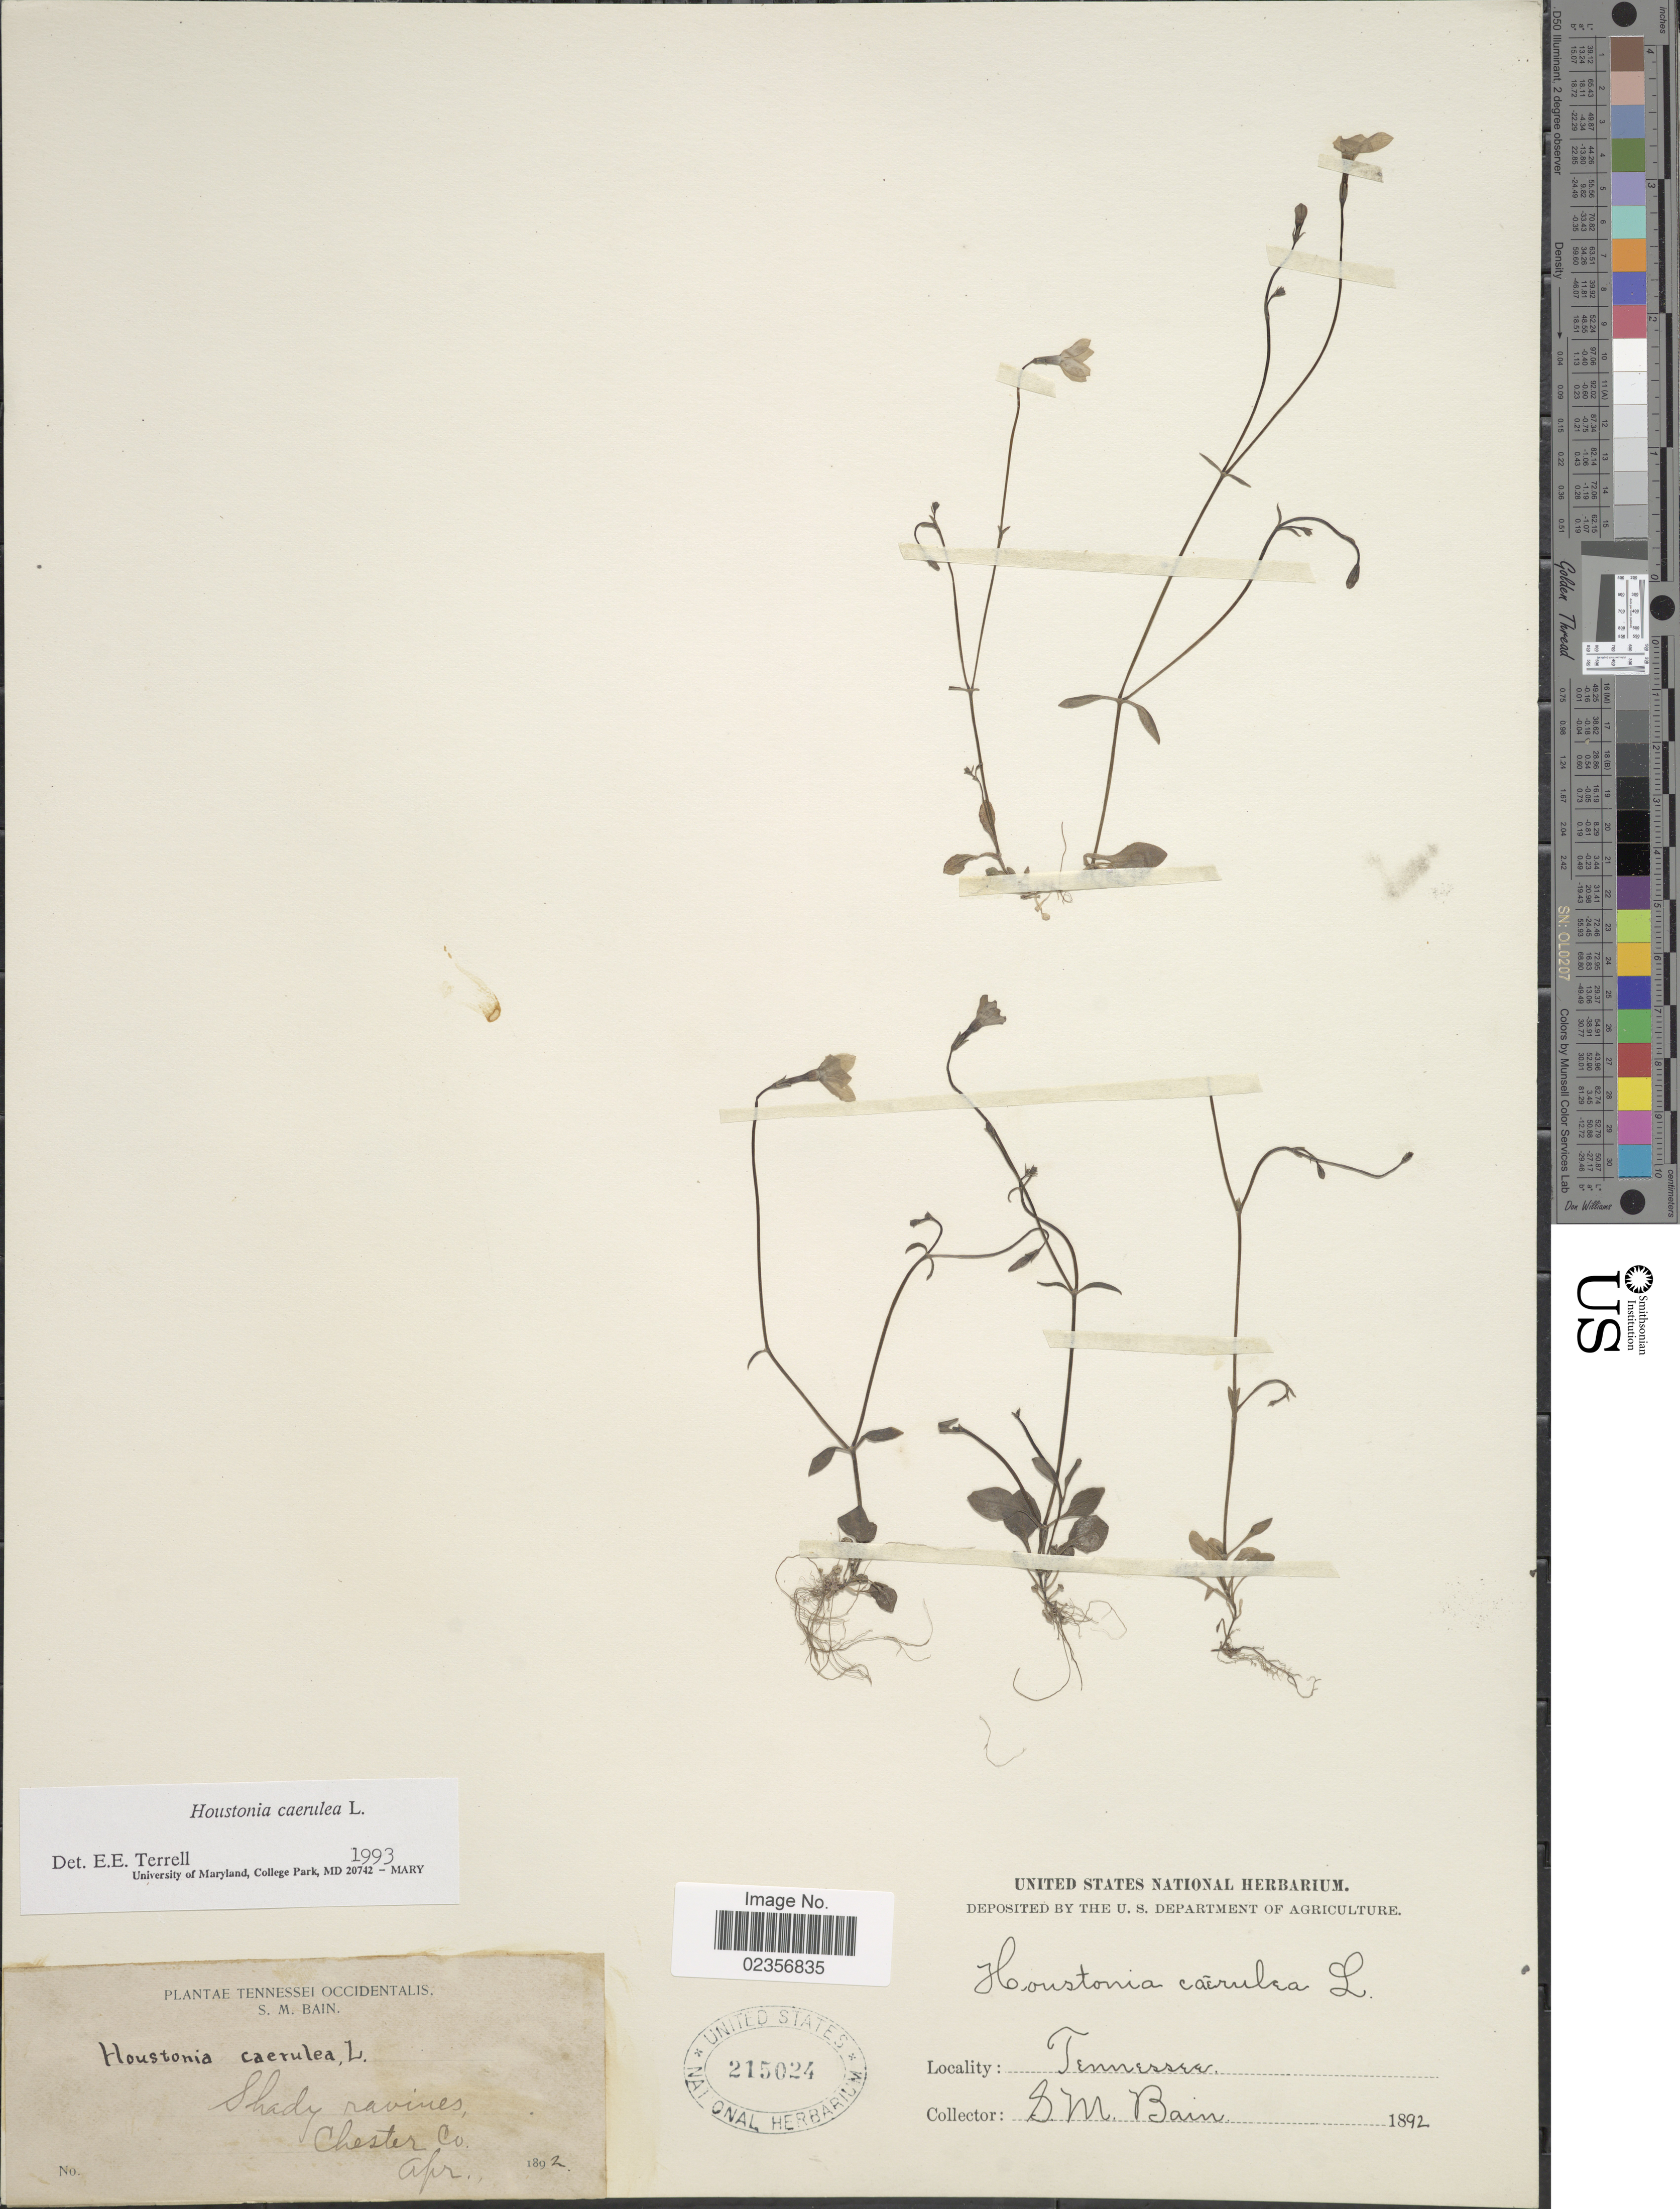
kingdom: Plantae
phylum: Tracheophyta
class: Magnoliopsida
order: Gentianales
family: Rubiaceae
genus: Houstonia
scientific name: Houstonia caerulea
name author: L.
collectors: S. M. Bain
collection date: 1892-04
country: United States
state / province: Tennessee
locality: Tennessei Occidentalis. Chester Co.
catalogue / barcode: US 215024